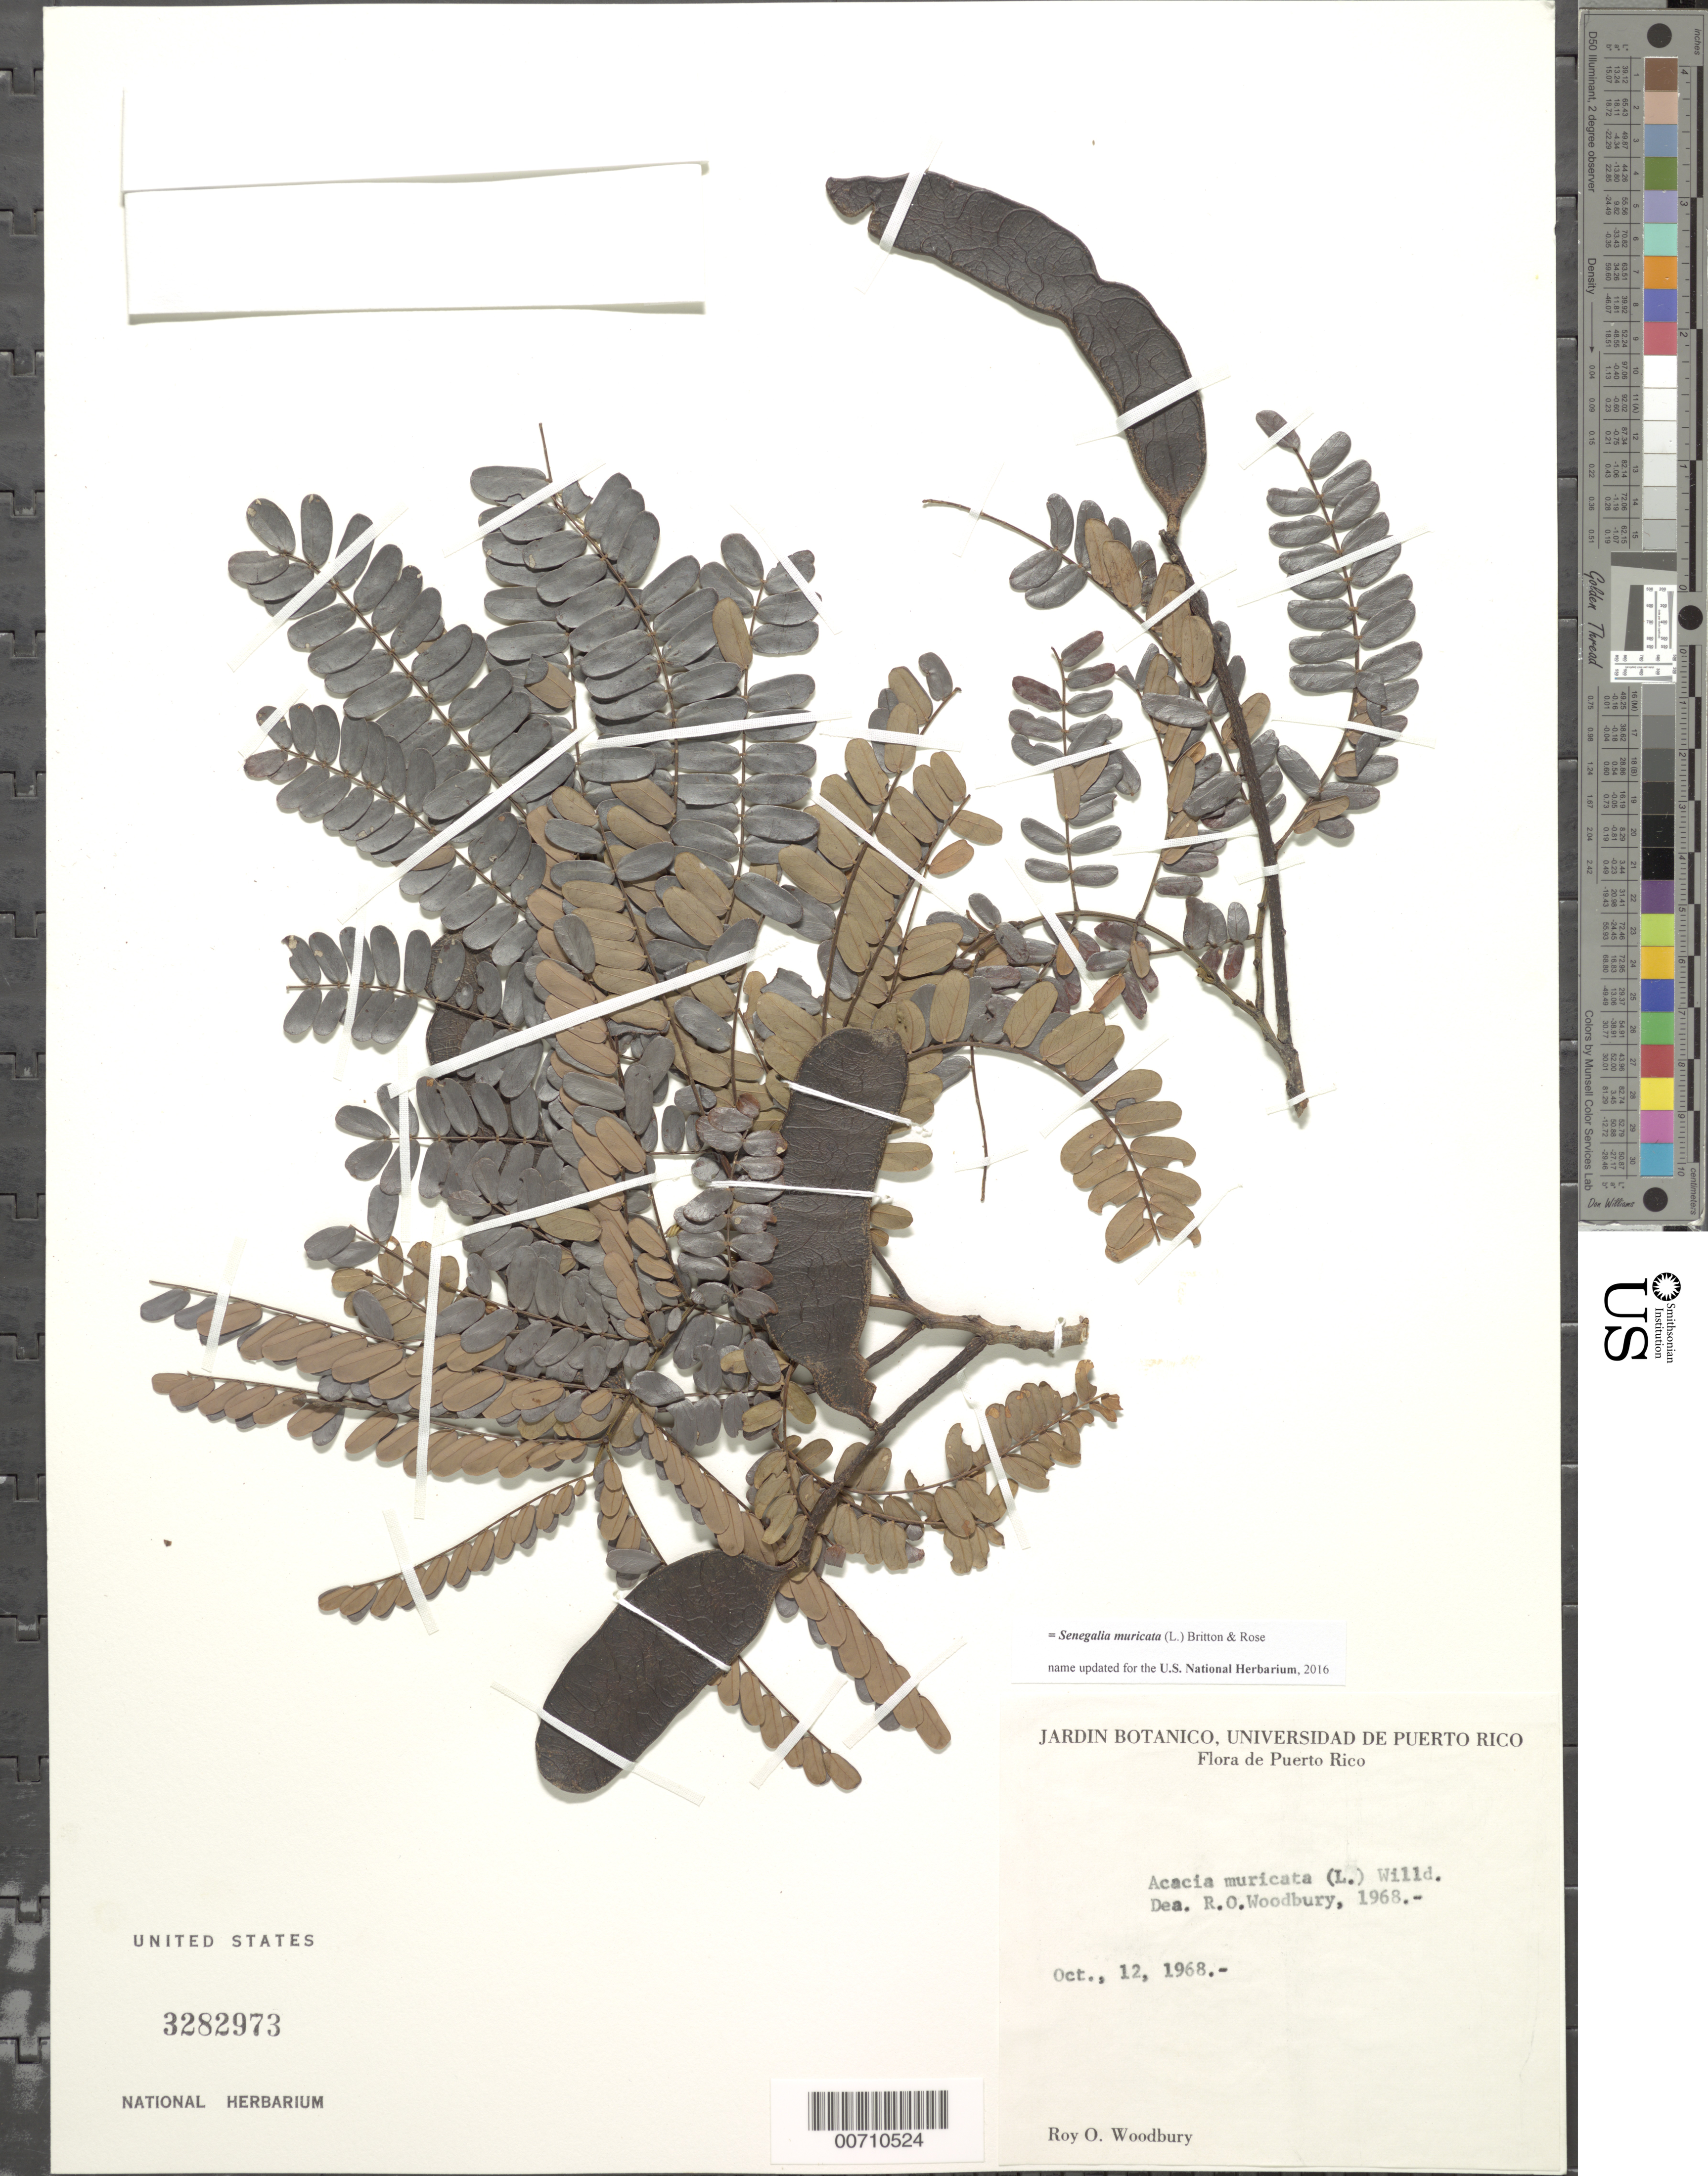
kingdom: Plantae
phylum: Tracheophyta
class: Magnoliopsida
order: Fabales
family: Fabaceae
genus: Parasenegalia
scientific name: Parasenegalia muricata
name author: (L.) Seigler & Ebinger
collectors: R. O. Woodbury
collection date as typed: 12 Oct 1968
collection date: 1968-10-12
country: Puerto Rico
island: Greater Antilles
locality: Sierra de Naguabo ad Rio Blanco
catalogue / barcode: US 3282973